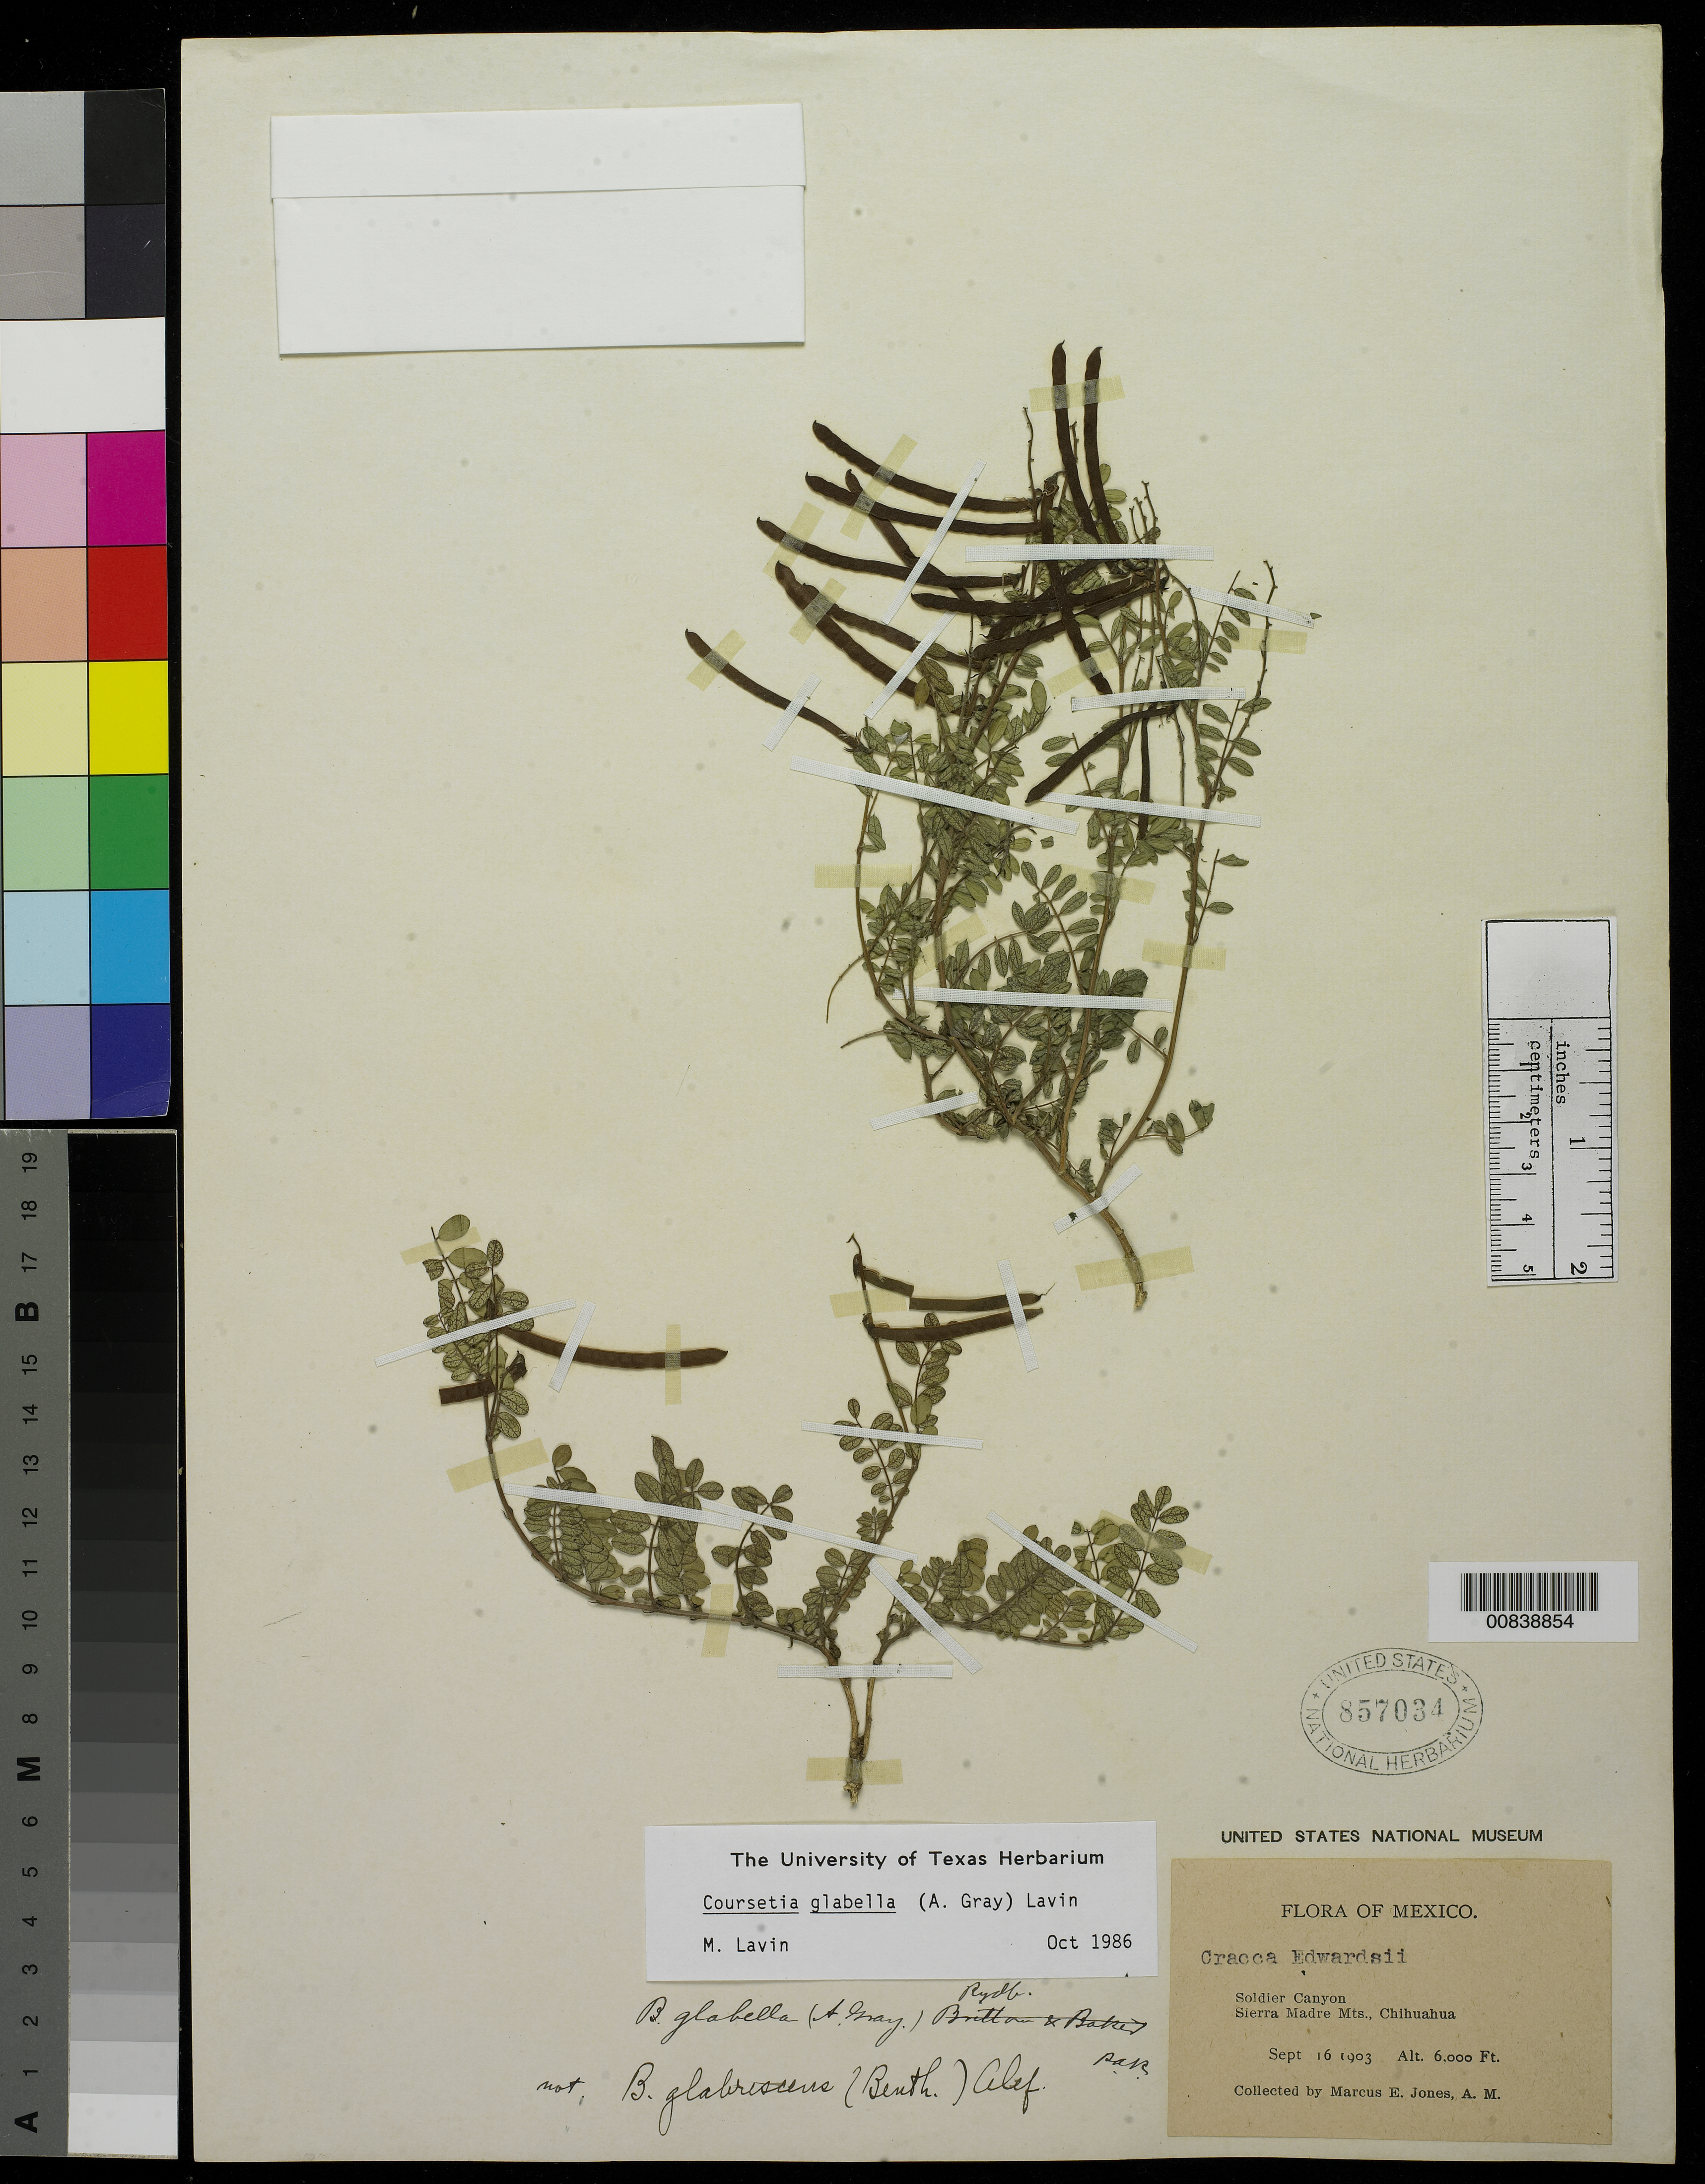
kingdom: Plantae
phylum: Tracheophyta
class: Magnoliopsida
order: Fabales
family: Fabaceae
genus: Coursetia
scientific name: Coursetia glabella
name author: (A. Gray) Lavin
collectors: M. E. Jones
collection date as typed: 16 Sep 1903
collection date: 1903-09-16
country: Mexico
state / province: Chihuahua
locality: Soldier Canyon, Sierra Madre Mts., Chihuahua.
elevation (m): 1829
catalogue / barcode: US 857034